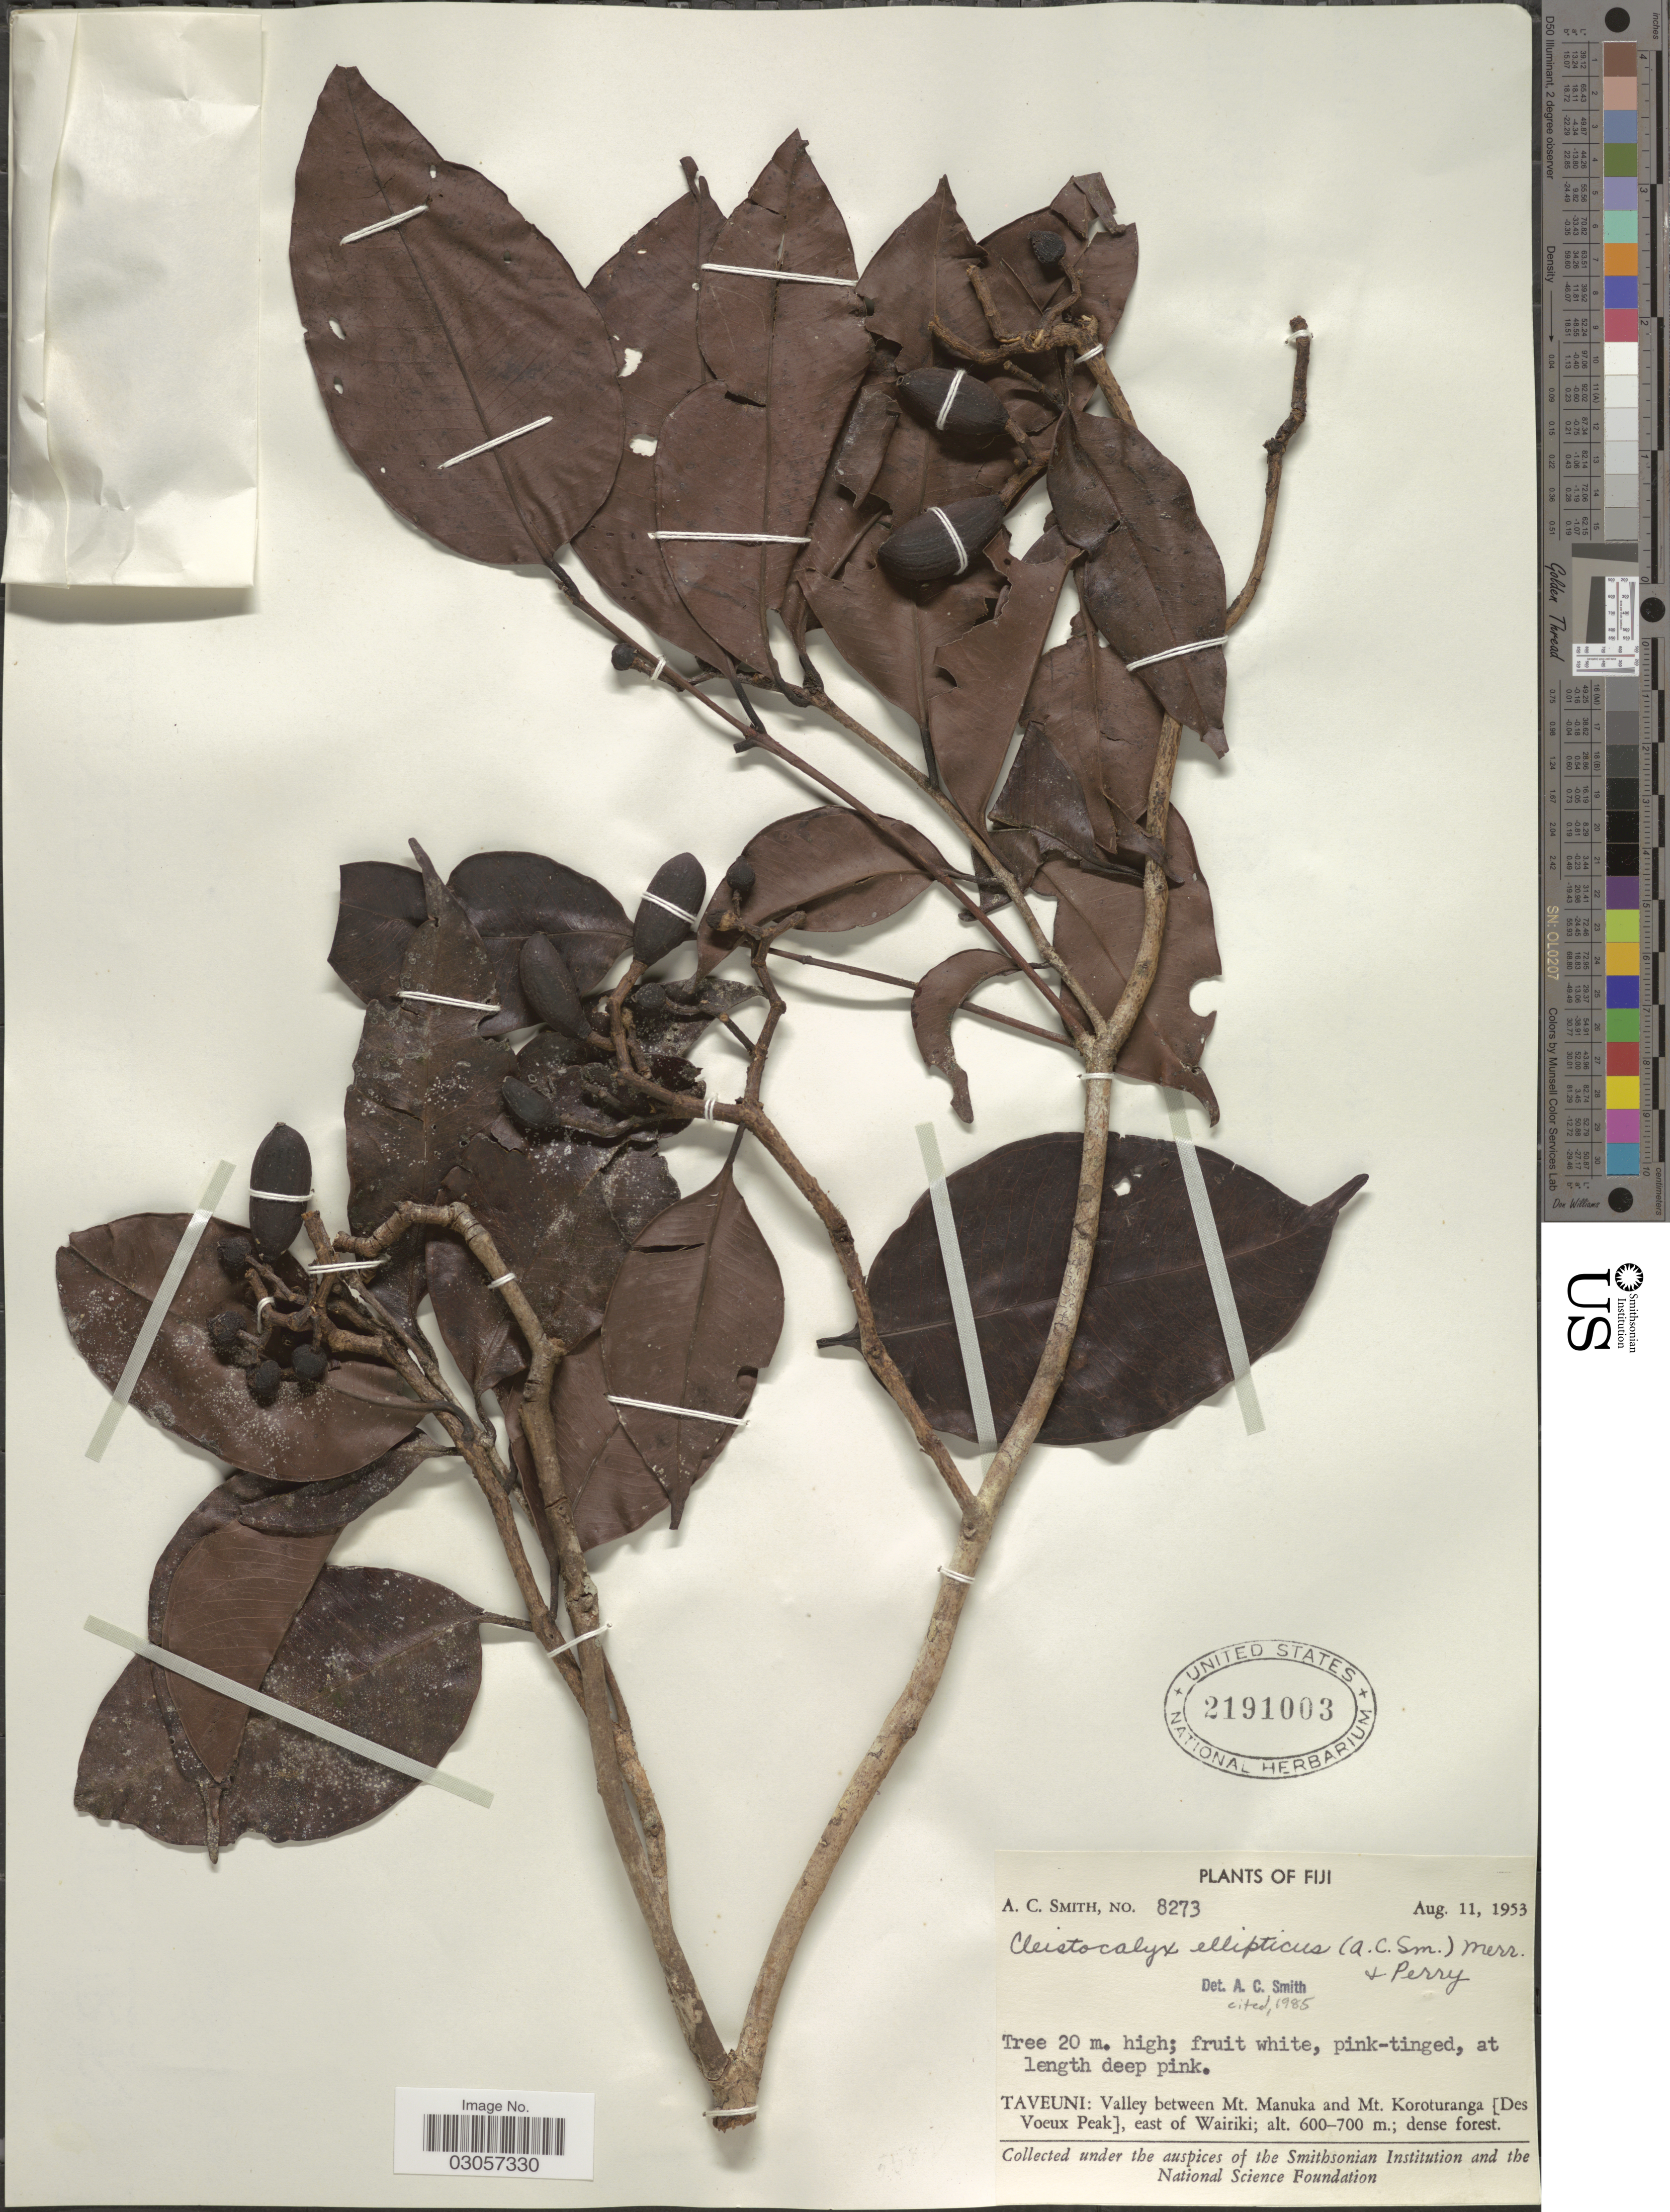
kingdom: Plantae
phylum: Tracheophyta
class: Magnoliopsida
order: Myrtales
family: Myrtaceae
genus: Syzygium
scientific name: Syzygium seemannii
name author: (A. Gray) Craven & Biffin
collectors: A. C. Smith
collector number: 8273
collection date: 1953-08-11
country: Fiji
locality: Taveuni: Valley between Mt. Manuka and Mt. Koroturanga [Des Voeux Peak], east of Wairiki.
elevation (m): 600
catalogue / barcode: US 2191003